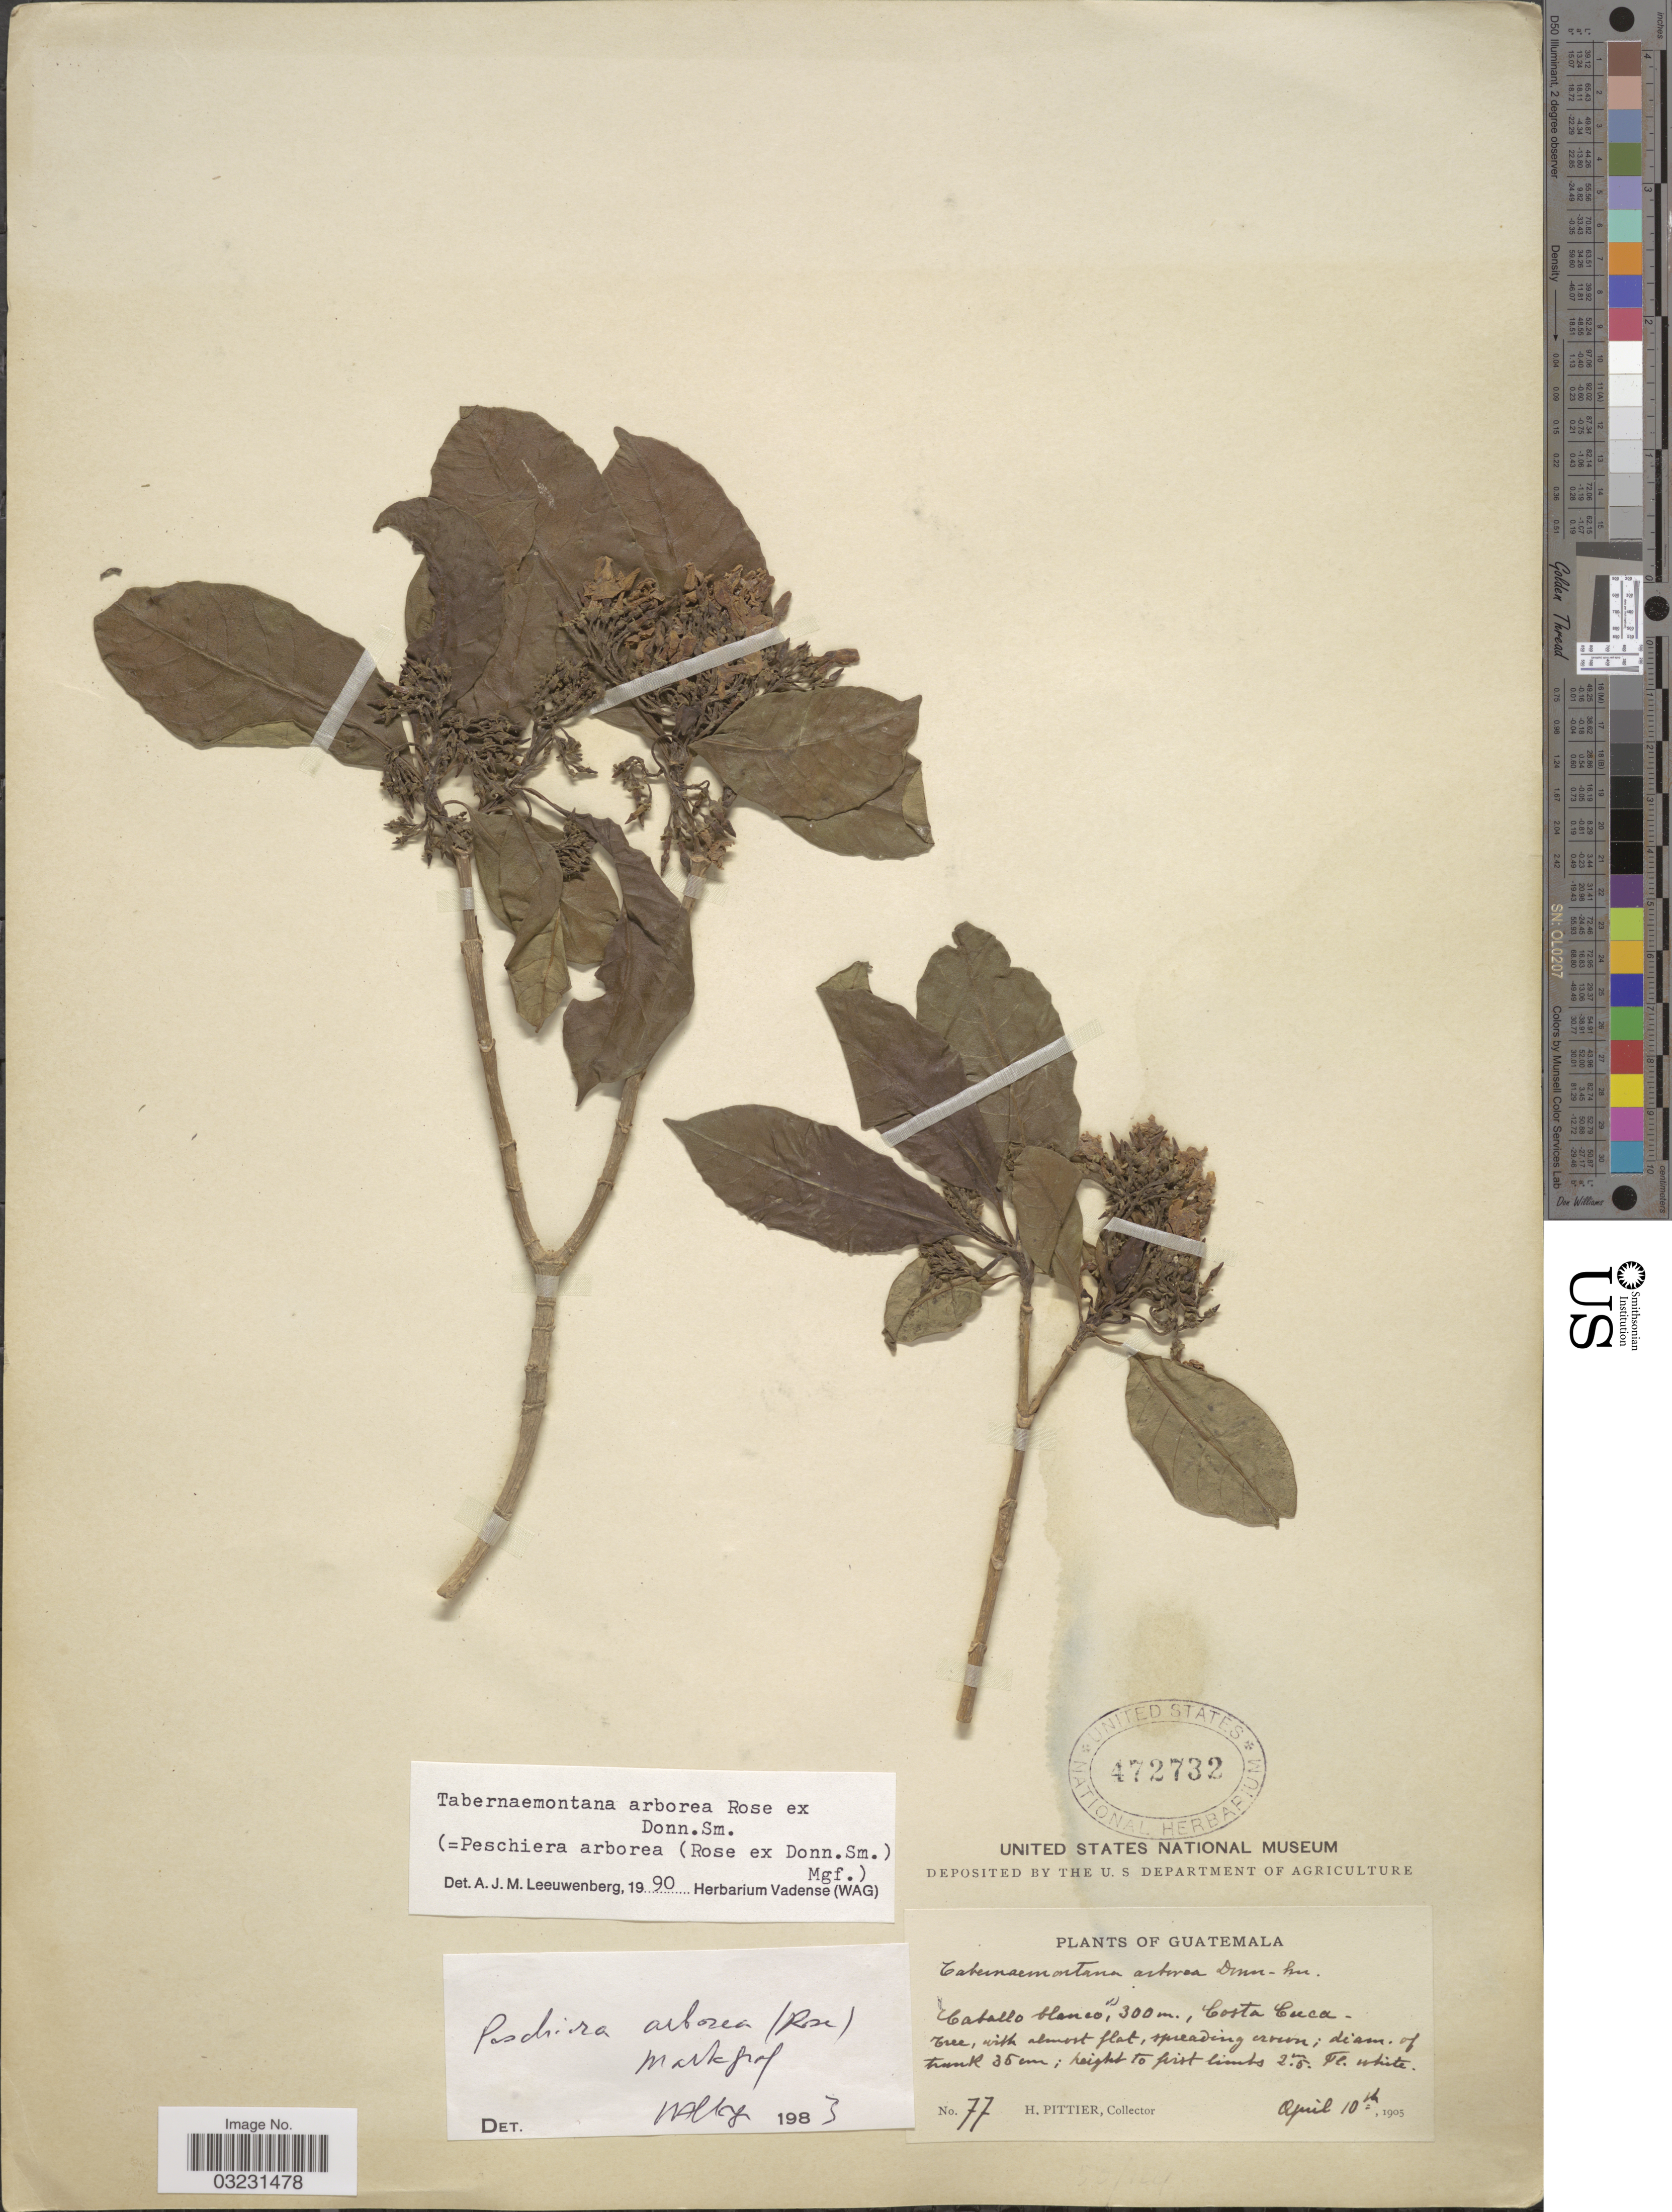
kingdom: Plantae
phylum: Tracheophyta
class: Magnoliopsida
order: Gentianales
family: Apocynaceae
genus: Tabernaemontana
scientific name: Tabernaemontana arborea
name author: Rose in Donn. Sm.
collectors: H. F. Pittier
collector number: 77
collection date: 1905-04-10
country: Guatemala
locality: Costa Cuca.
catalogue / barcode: US 472732